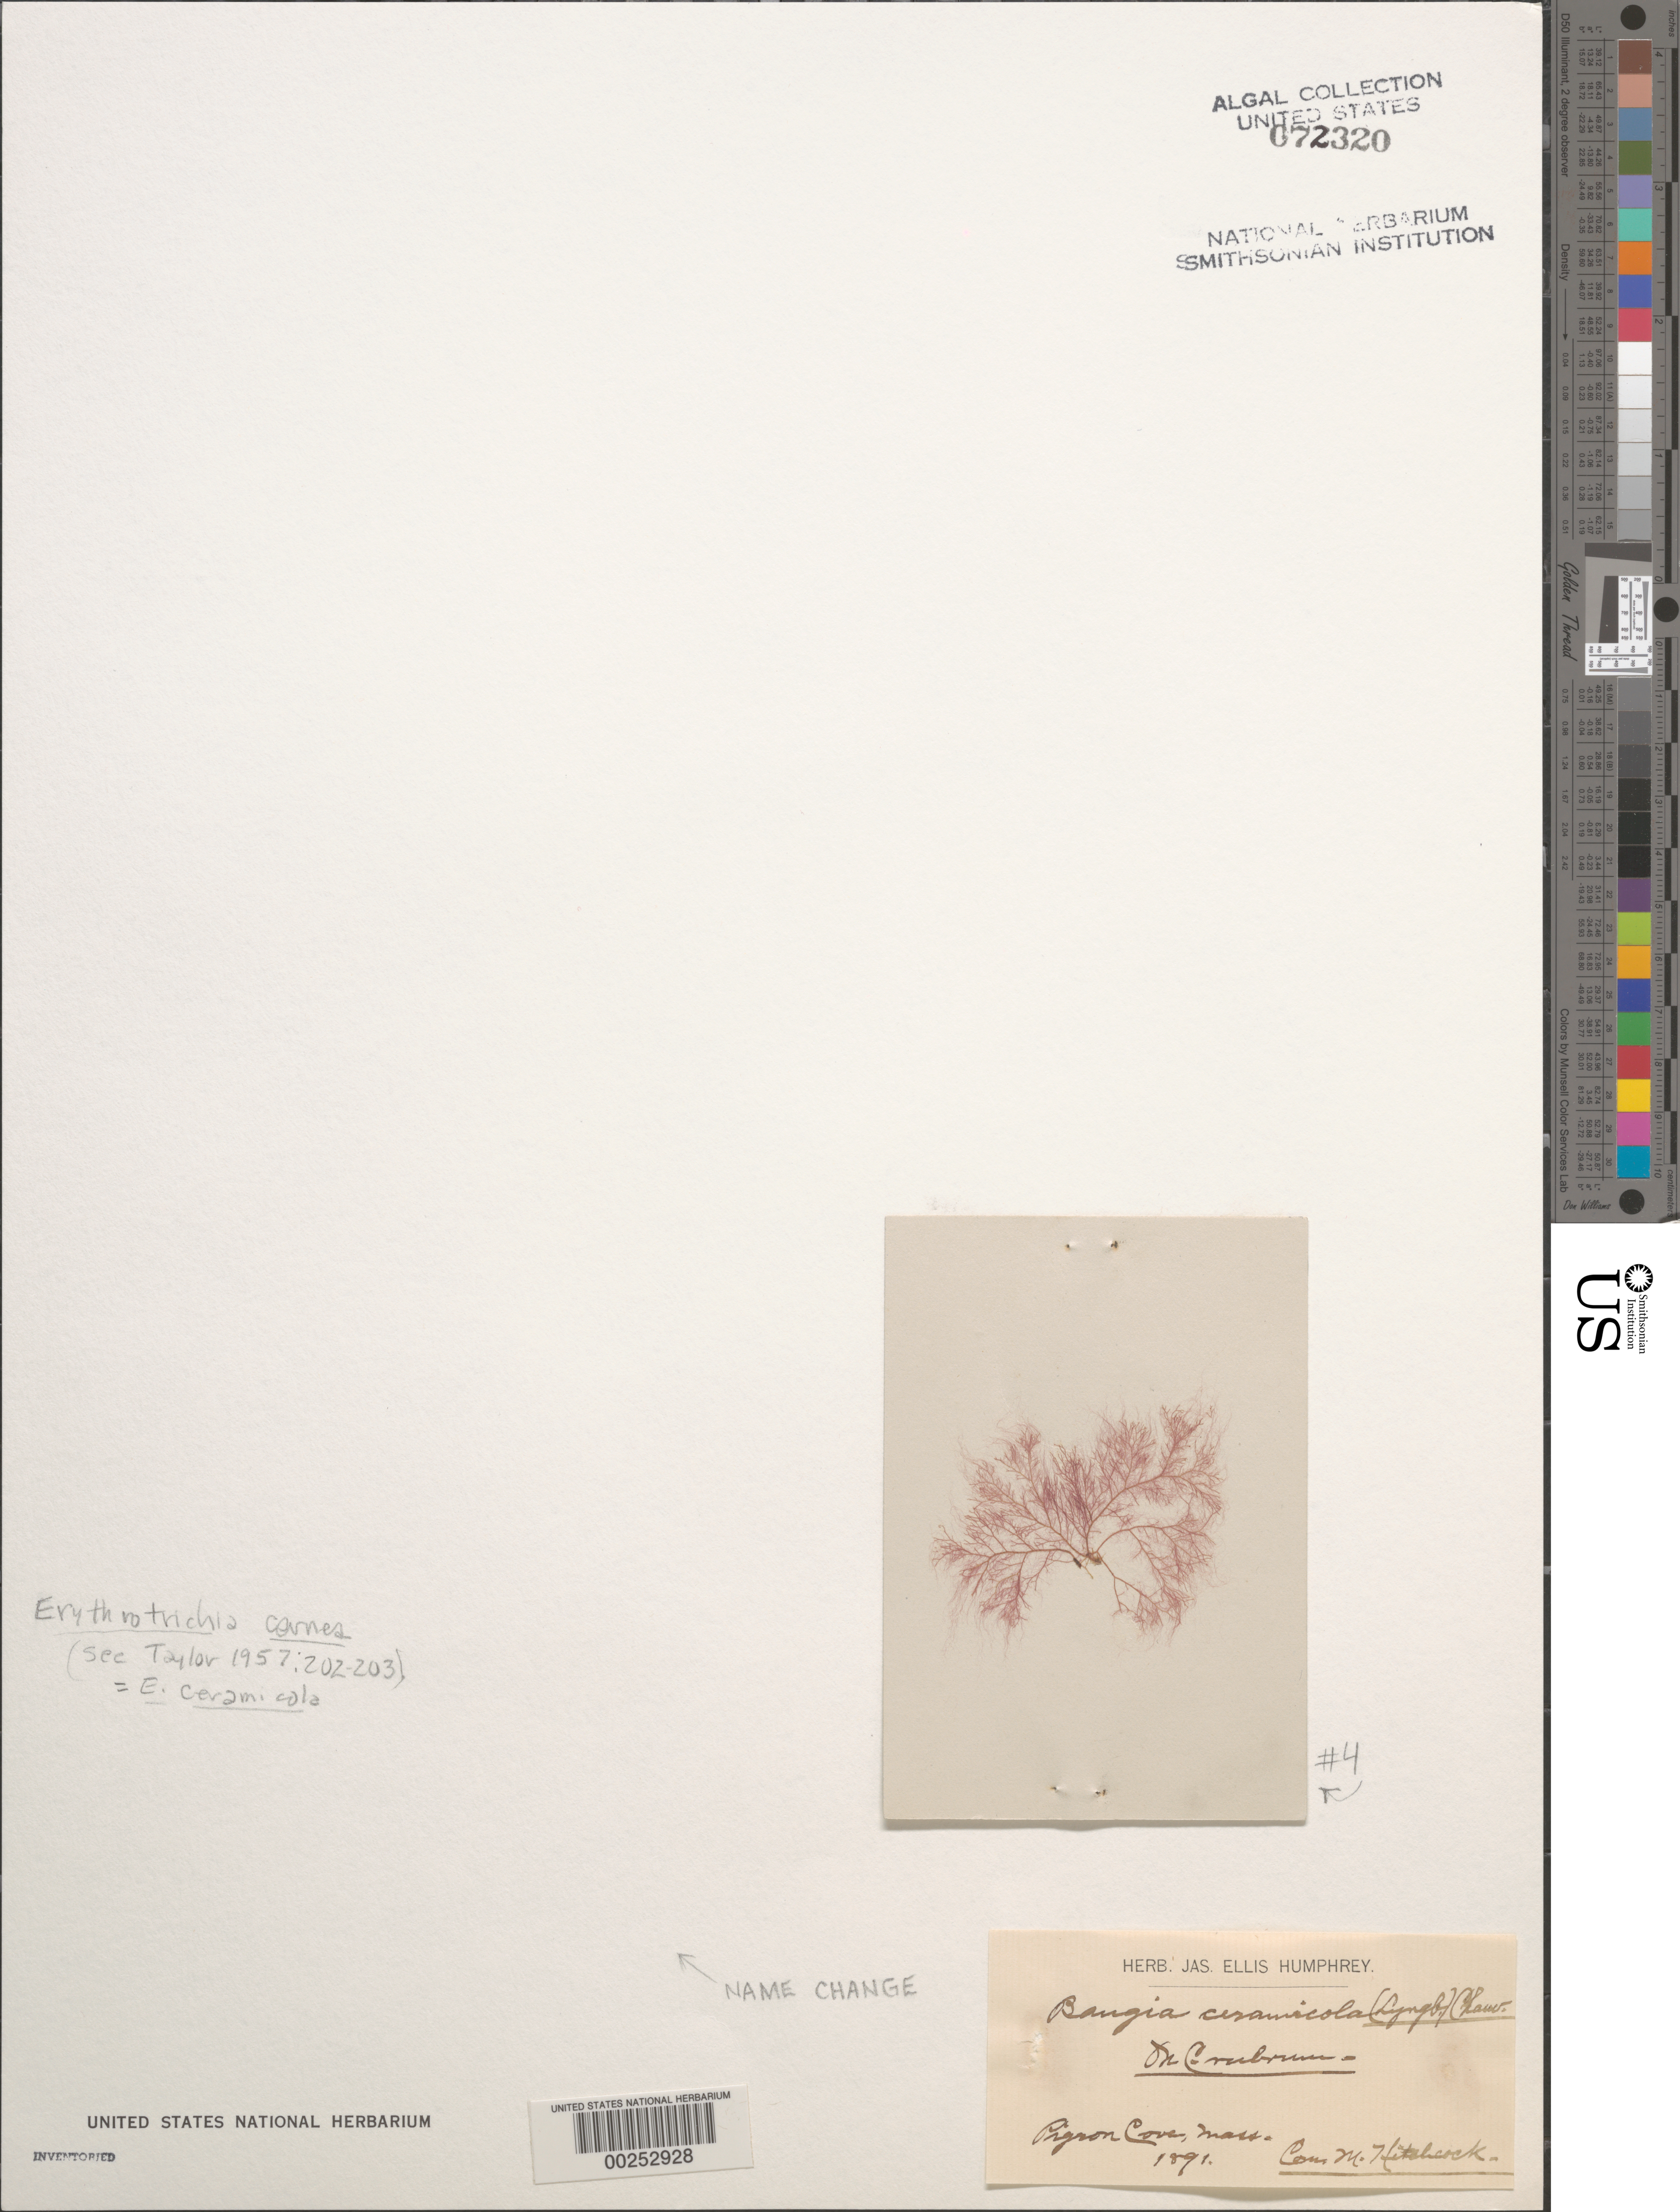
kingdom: Plantae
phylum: Rhodophyta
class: Compsopogonophyceae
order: Erythropeltidales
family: Erythrotrichiaceae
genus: Erythrotrichia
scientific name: Erythrotrichia carnea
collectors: M. Hitchcock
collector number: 4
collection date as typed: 1891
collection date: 1891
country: United States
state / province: Massachusetts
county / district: Essex County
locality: Pigeon Cove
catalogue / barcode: US 72320